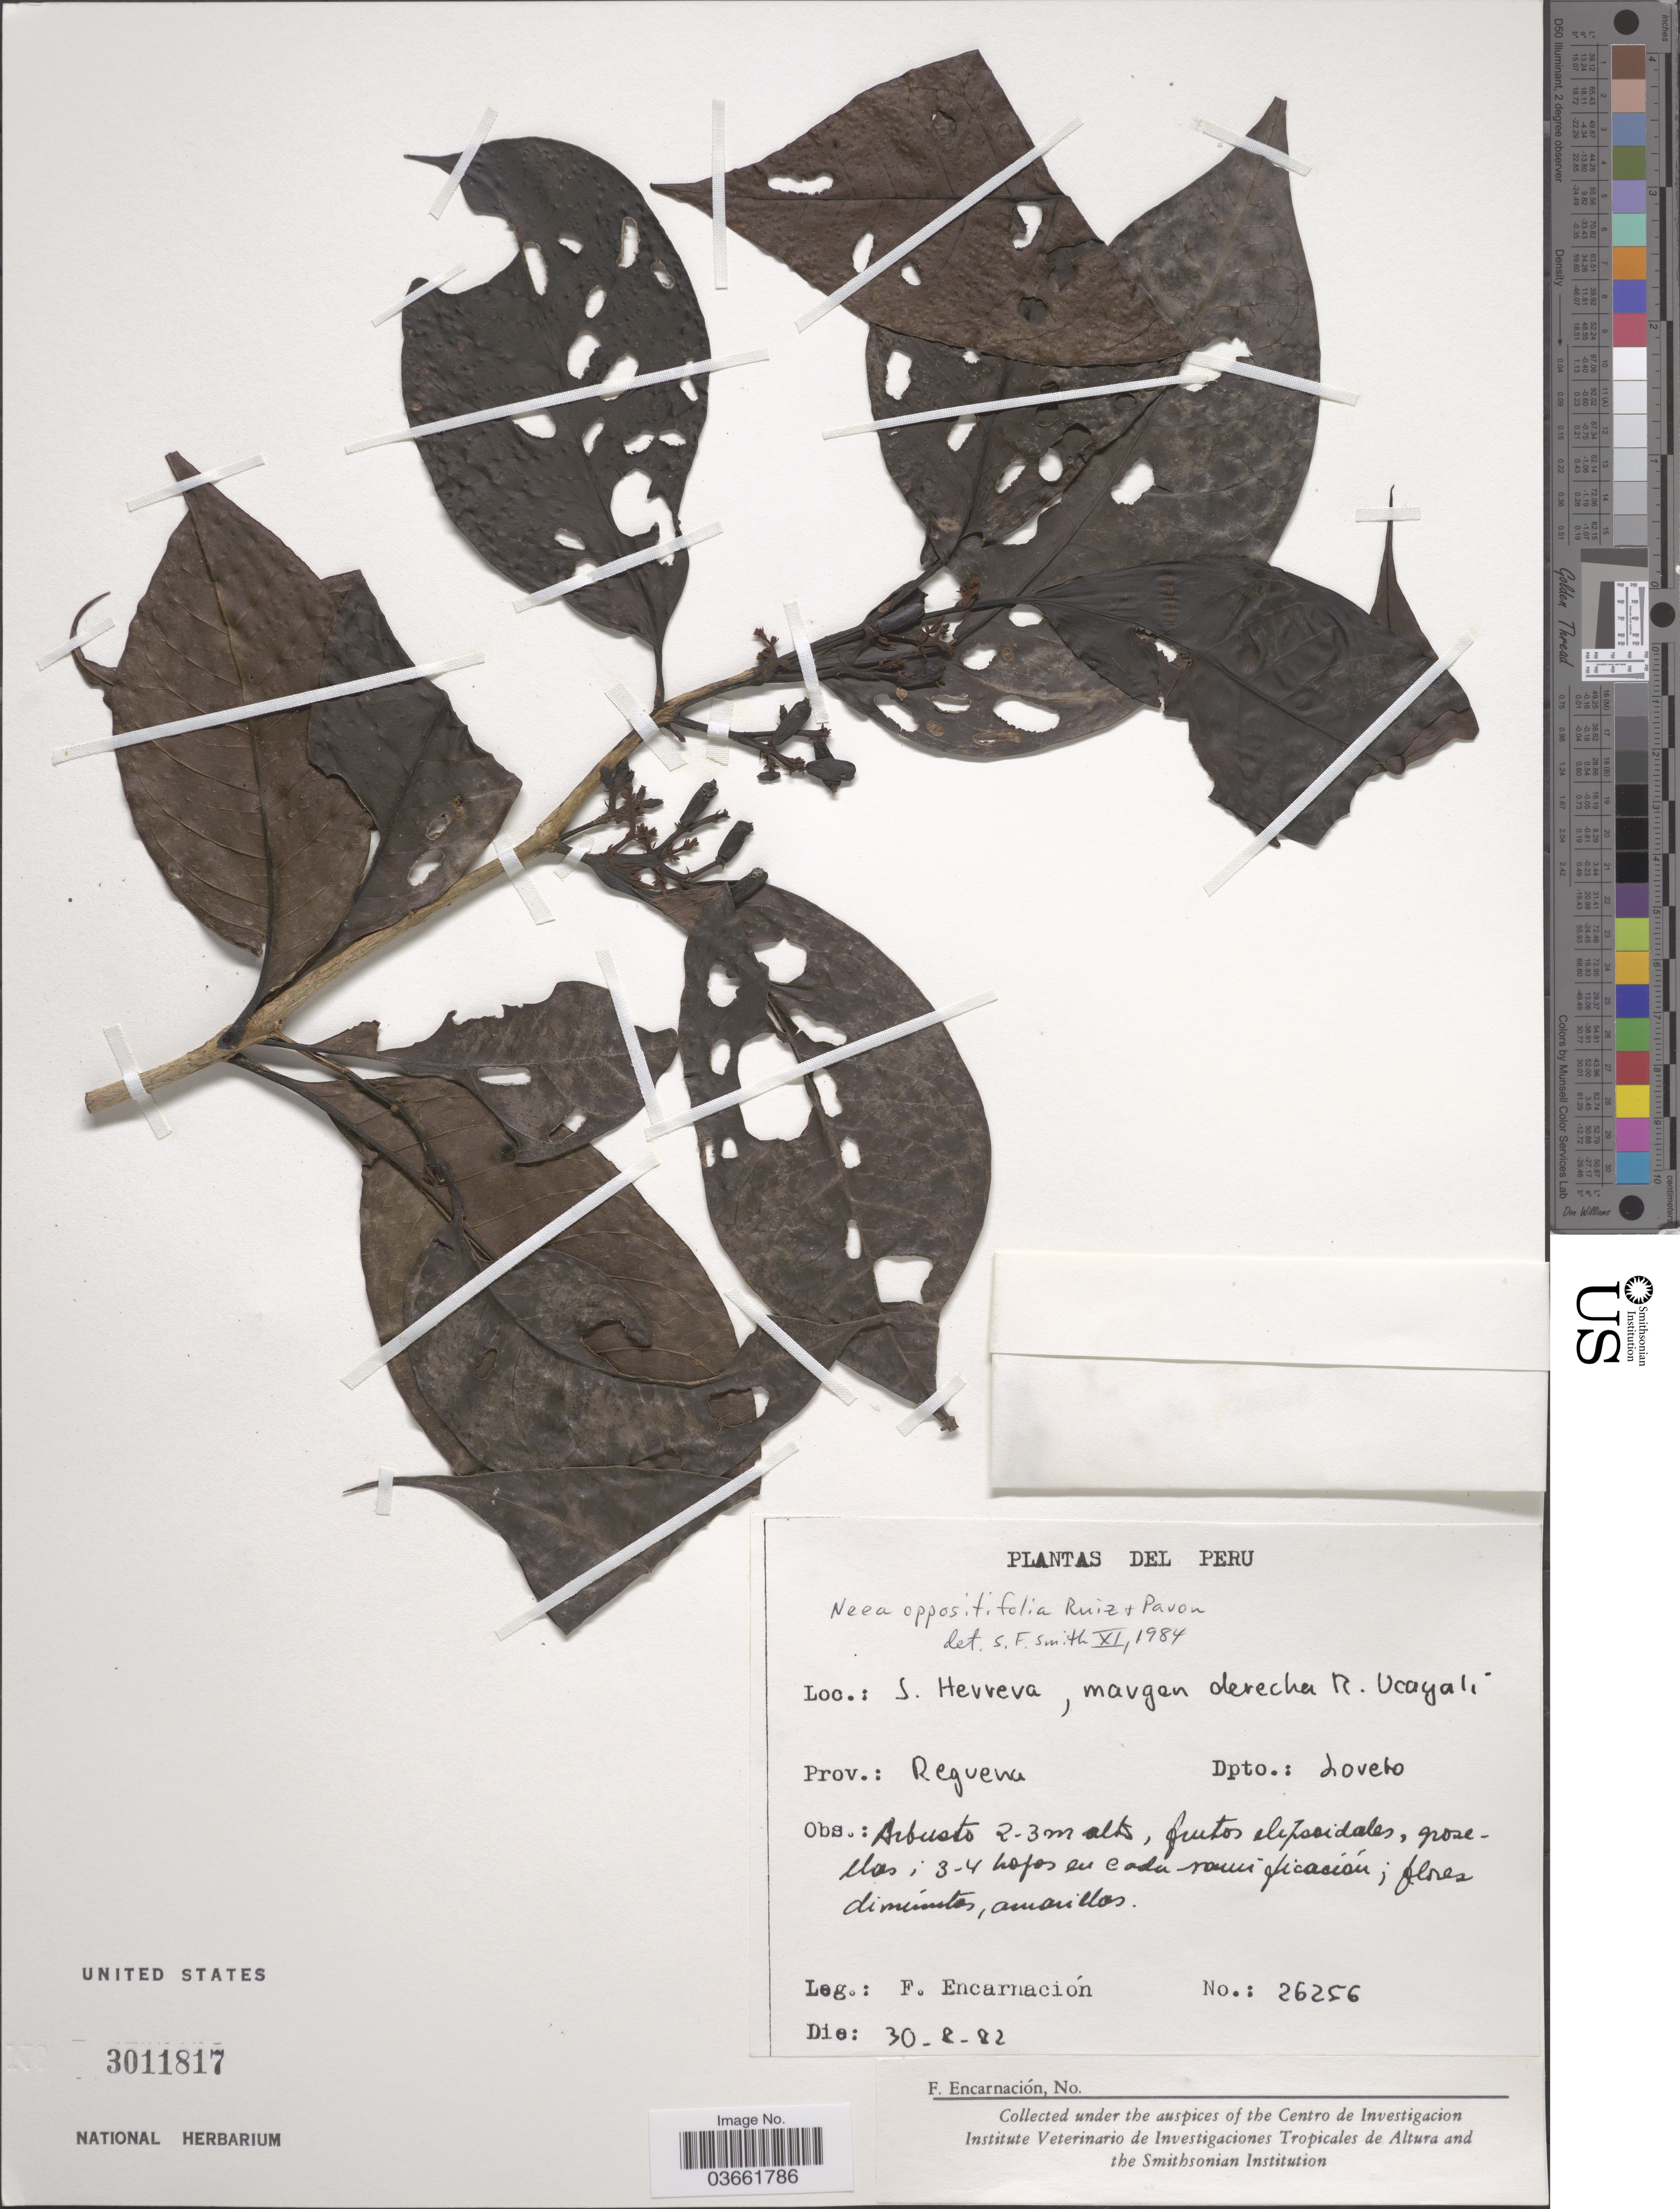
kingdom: Plantae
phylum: Tracheophyta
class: Magnoliopsida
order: Caryophyllales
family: Nyctaginaceae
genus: Neea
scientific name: Neea oppositifolia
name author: Ruiz & Pav.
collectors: F. Encarnación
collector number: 26256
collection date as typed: Transcribed d/m/y: 30/8/82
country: Peru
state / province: Loreto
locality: S. Herrera, margen derecho R. Ucayali. Prov.: Reguena. Dpto.: Loreto.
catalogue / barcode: US 3011817